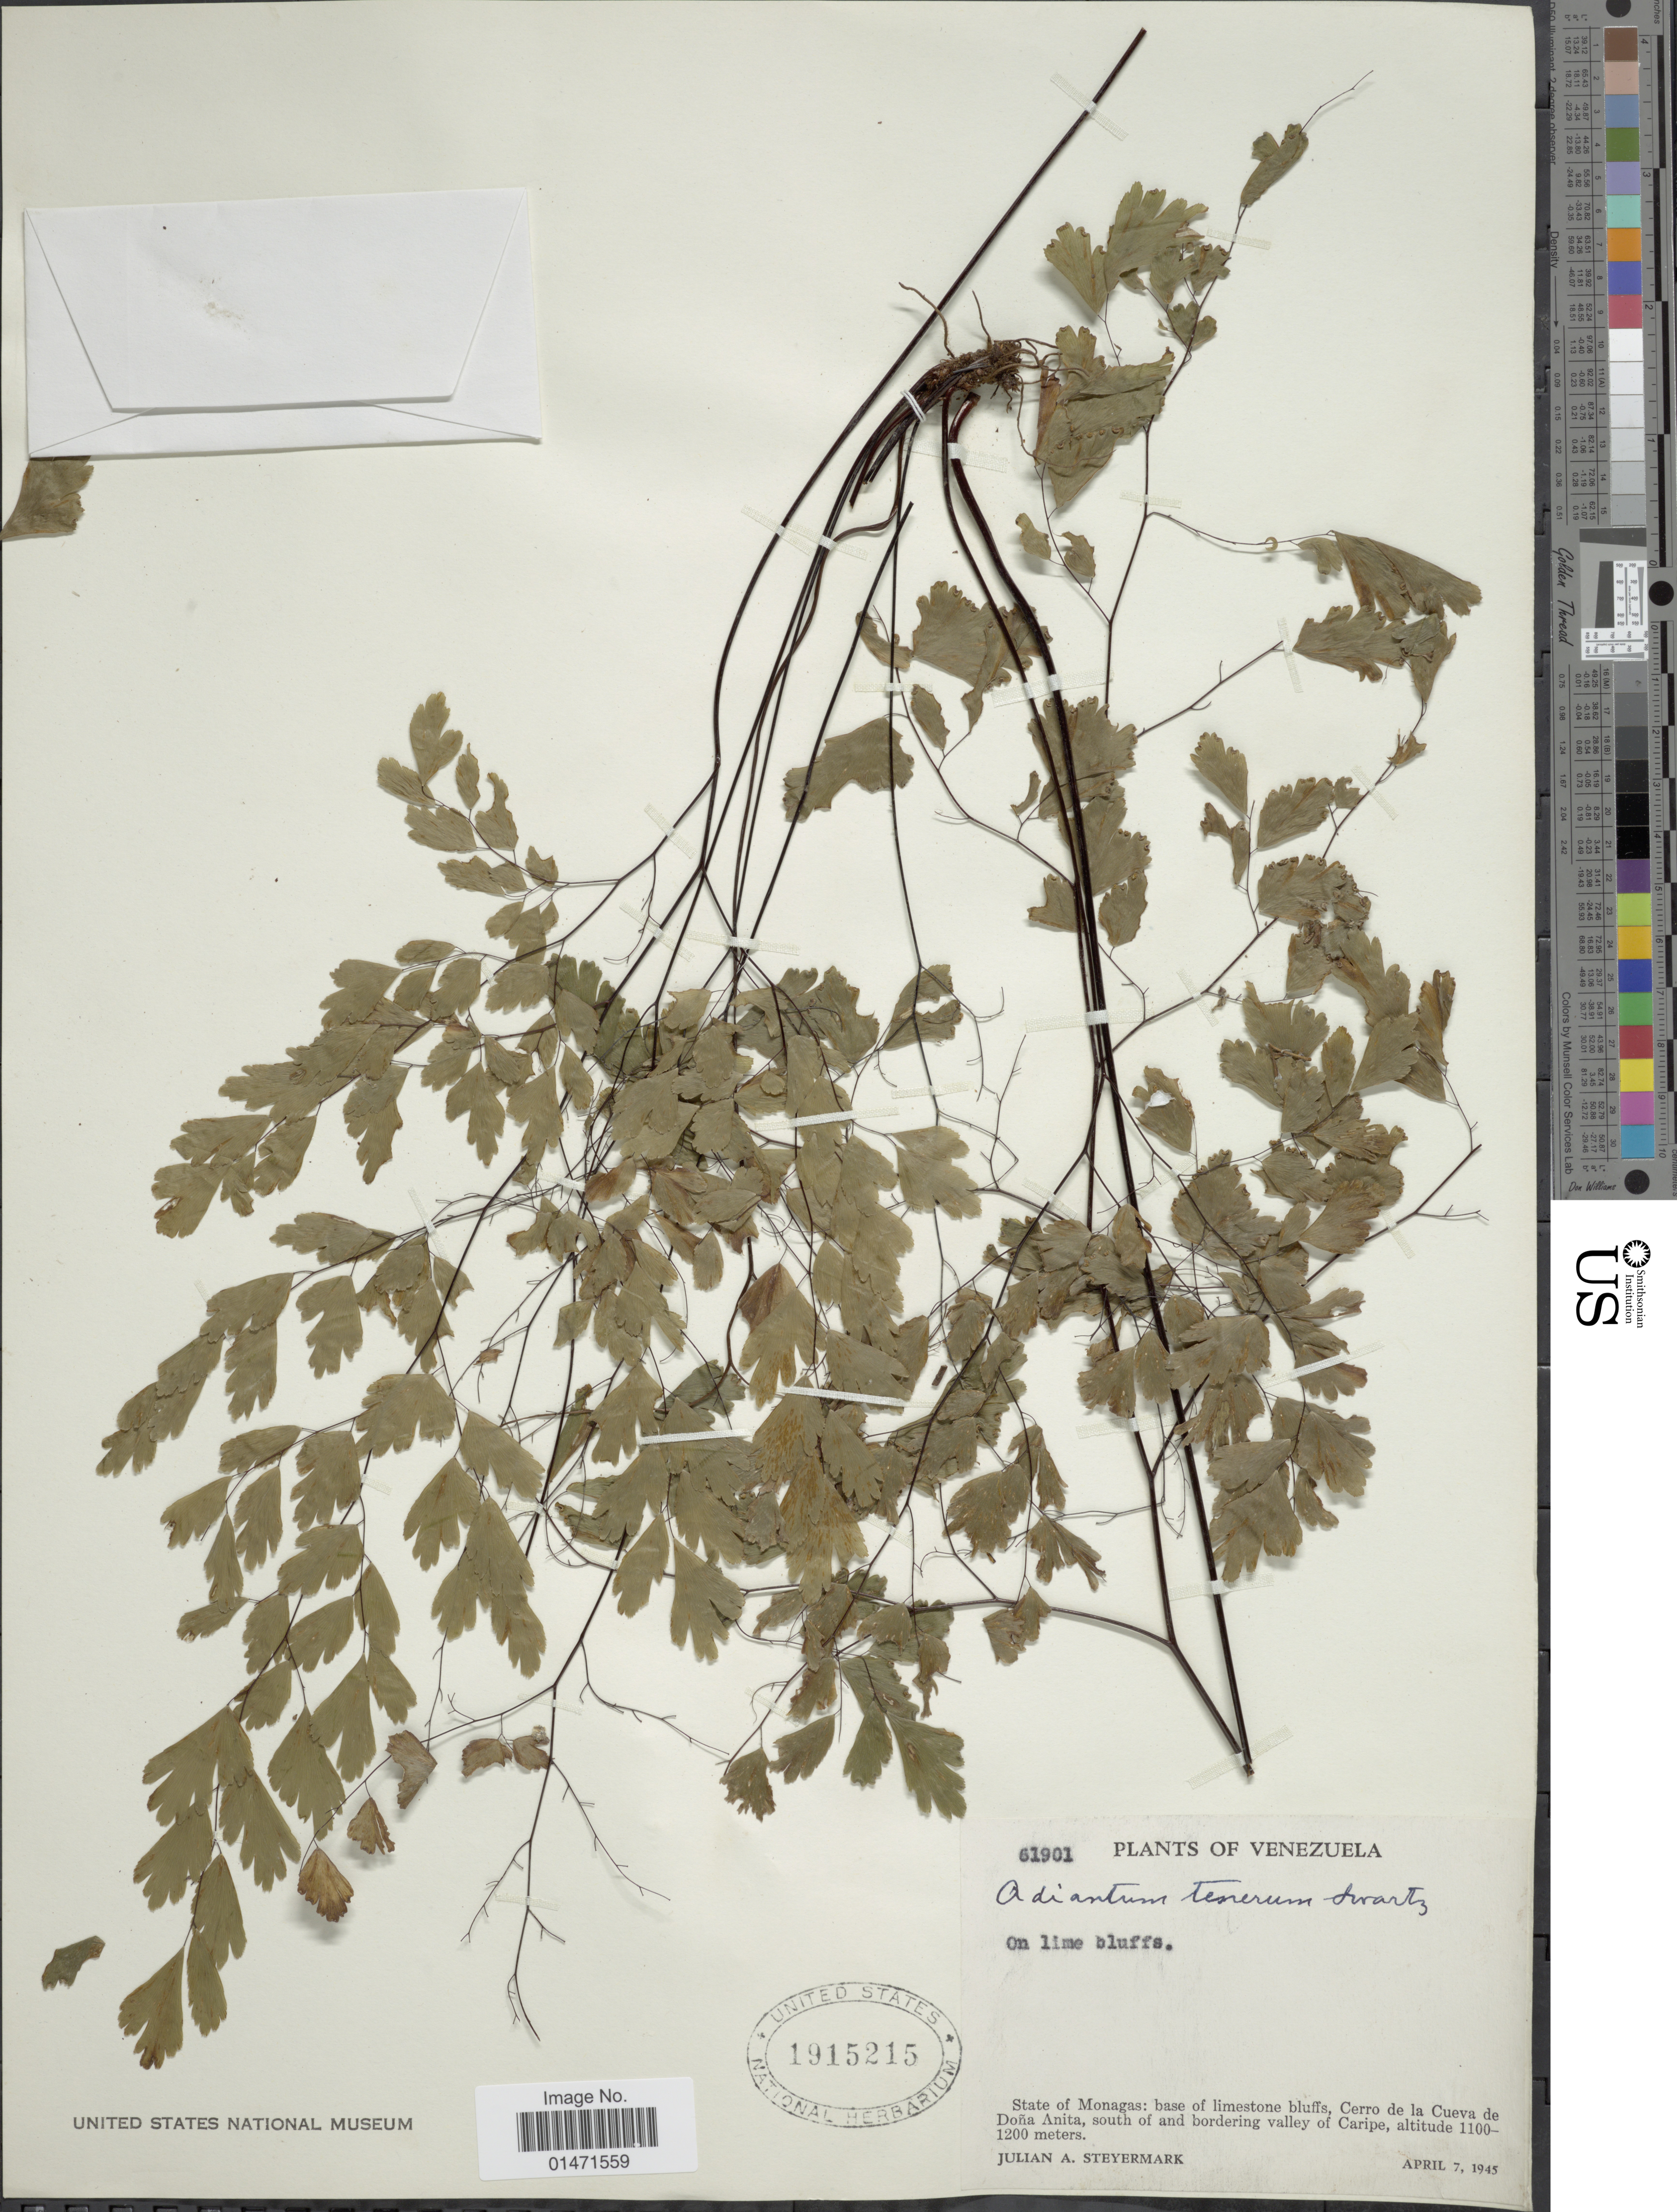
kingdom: Plantae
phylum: Tracheophyta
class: Polypodiopsida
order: Polypodiales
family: Pteridaceae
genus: Adiantum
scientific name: Adiantum tenerum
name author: Sw.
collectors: J. Steyermark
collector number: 61901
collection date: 1945-04-07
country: Venezuela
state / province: Monagas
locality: Base of limestone bluffs, Cerro de la Cueva de Doña Anita, south of and bordering valley of Caripe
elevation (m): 1100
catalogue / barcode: US 1915215